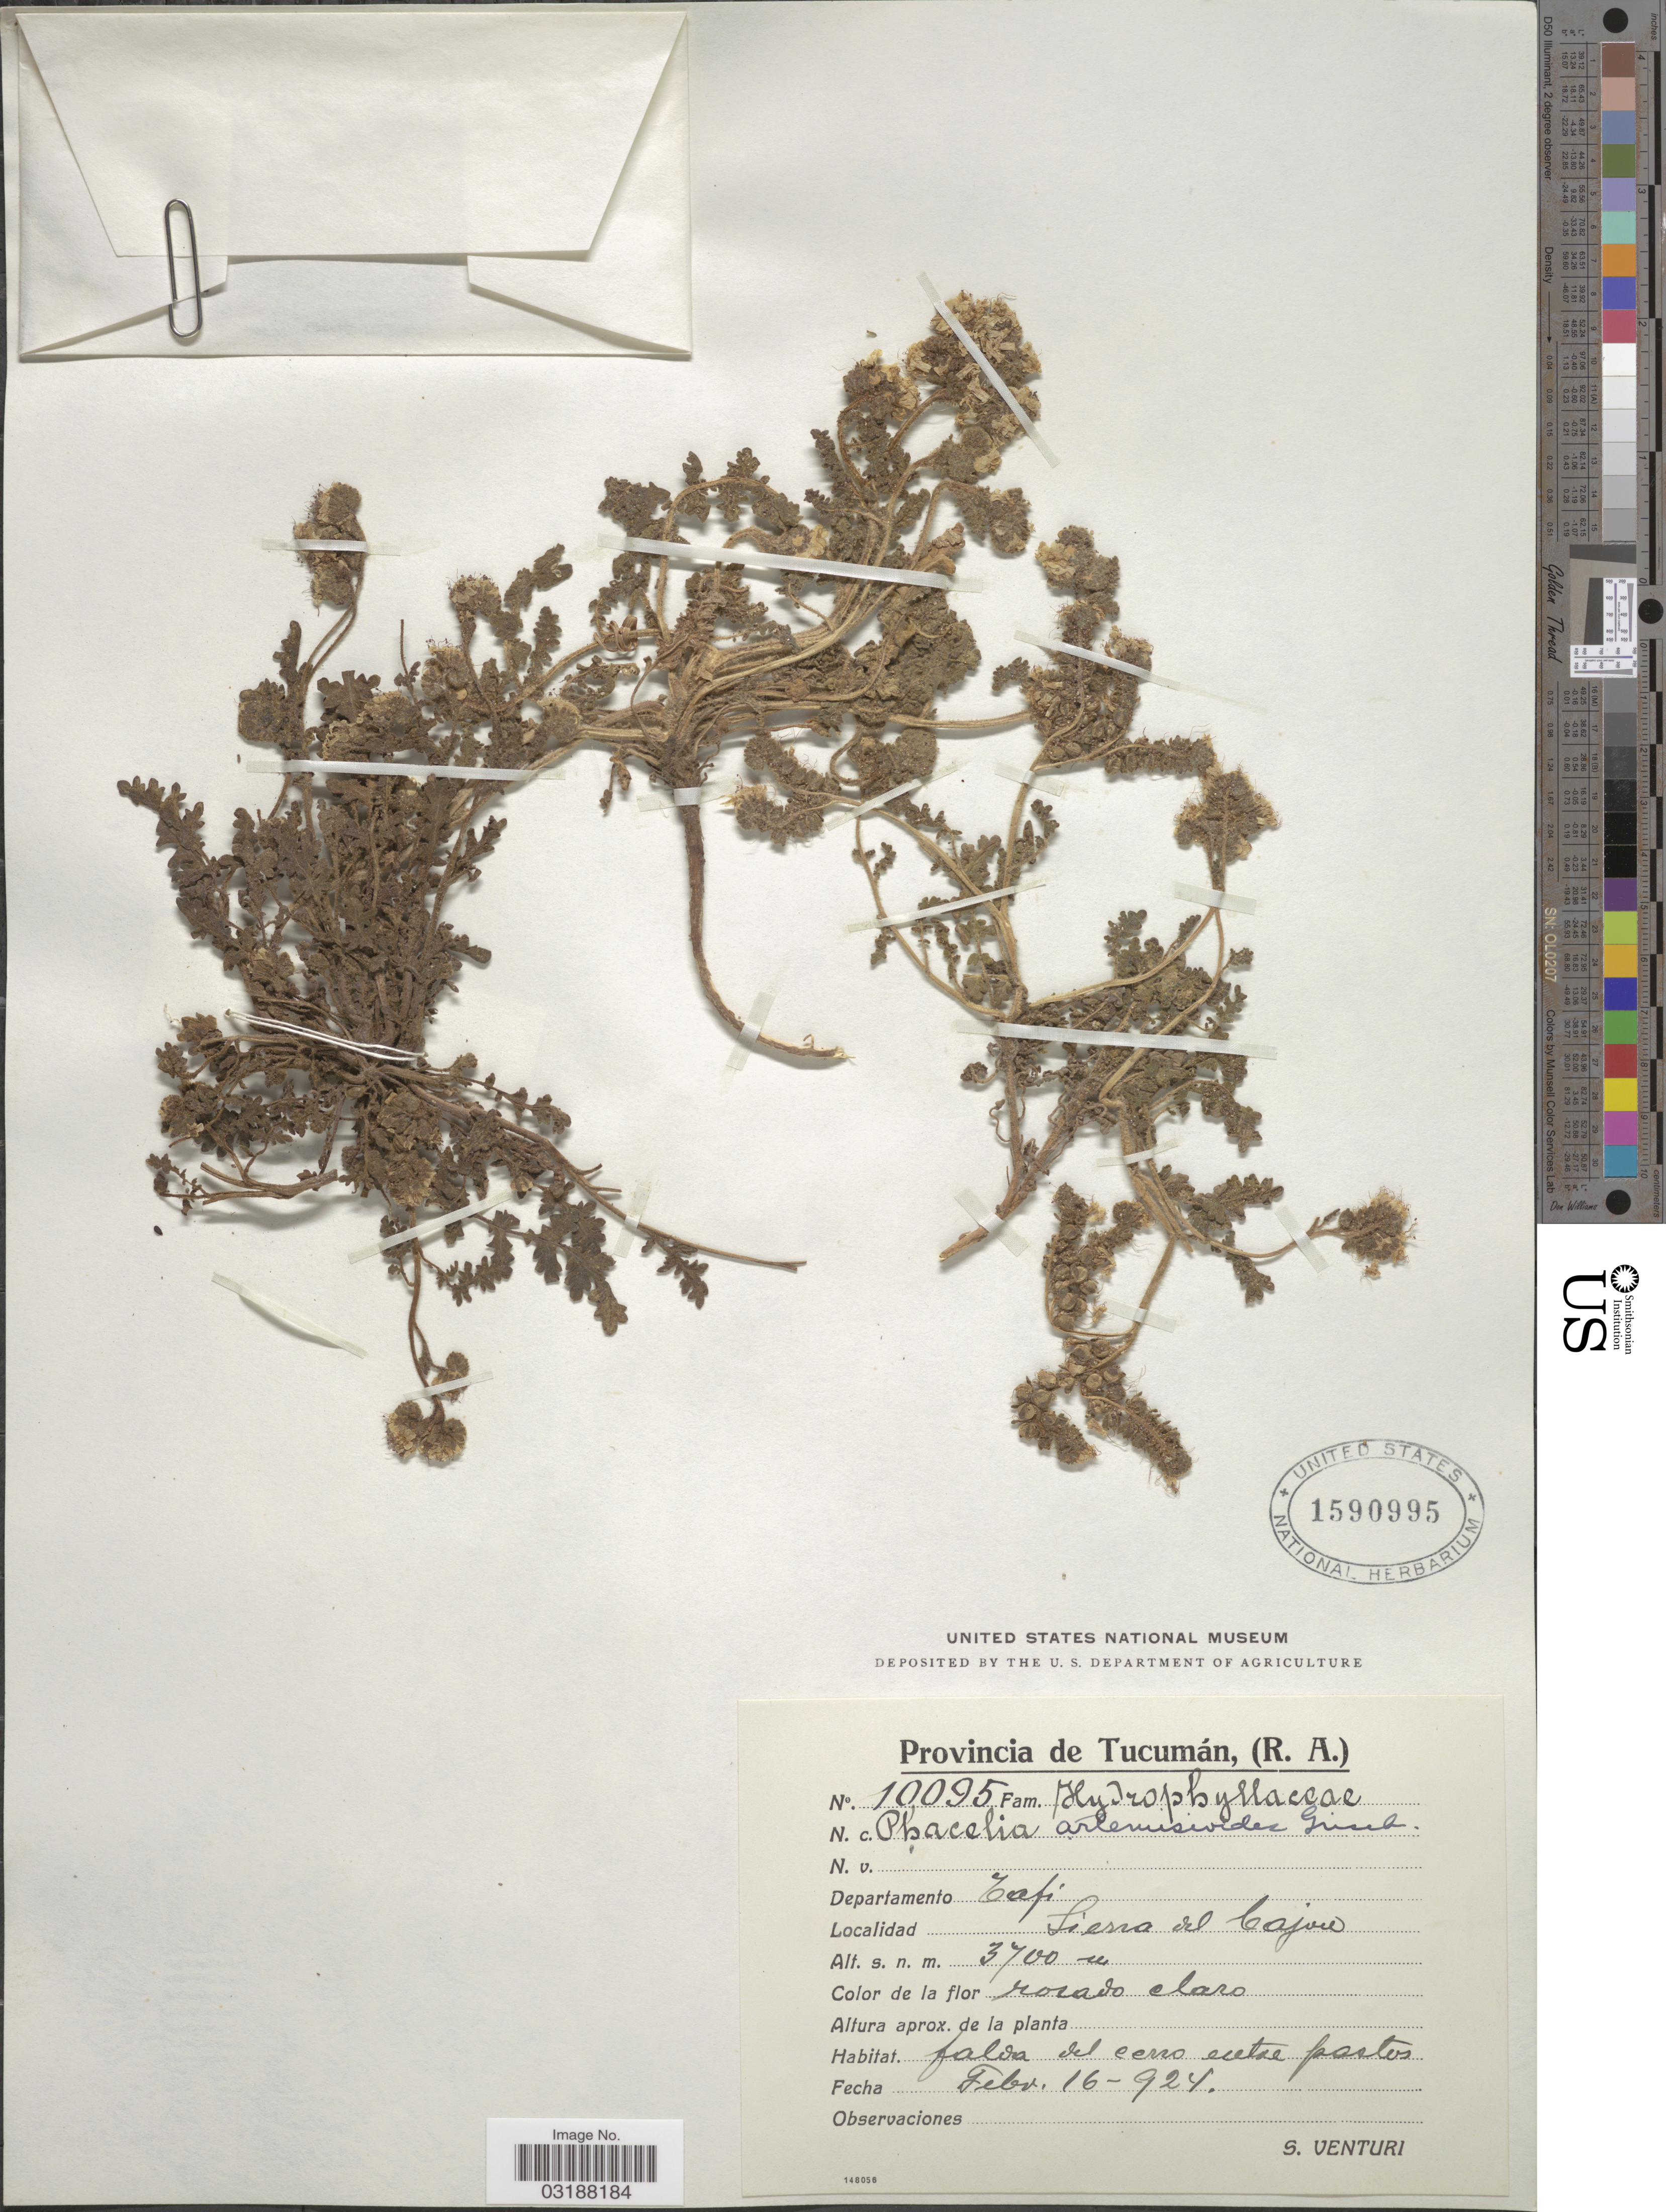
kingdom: Plantae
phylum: Tracheophyta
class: Magnoliopsida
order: Boraginales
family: Hydrophyllaceae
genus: Phacelia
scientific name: Phacelia artemisioides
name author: Griseb.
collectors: S. Venturi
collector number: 10095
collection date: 1924-02-16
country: Argentina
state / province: Tucuman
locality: Provincia de Tucumán, (R.A.), Departamento Tafi, Sierra del Cajon.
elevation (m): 3700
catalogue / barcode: US 1590995